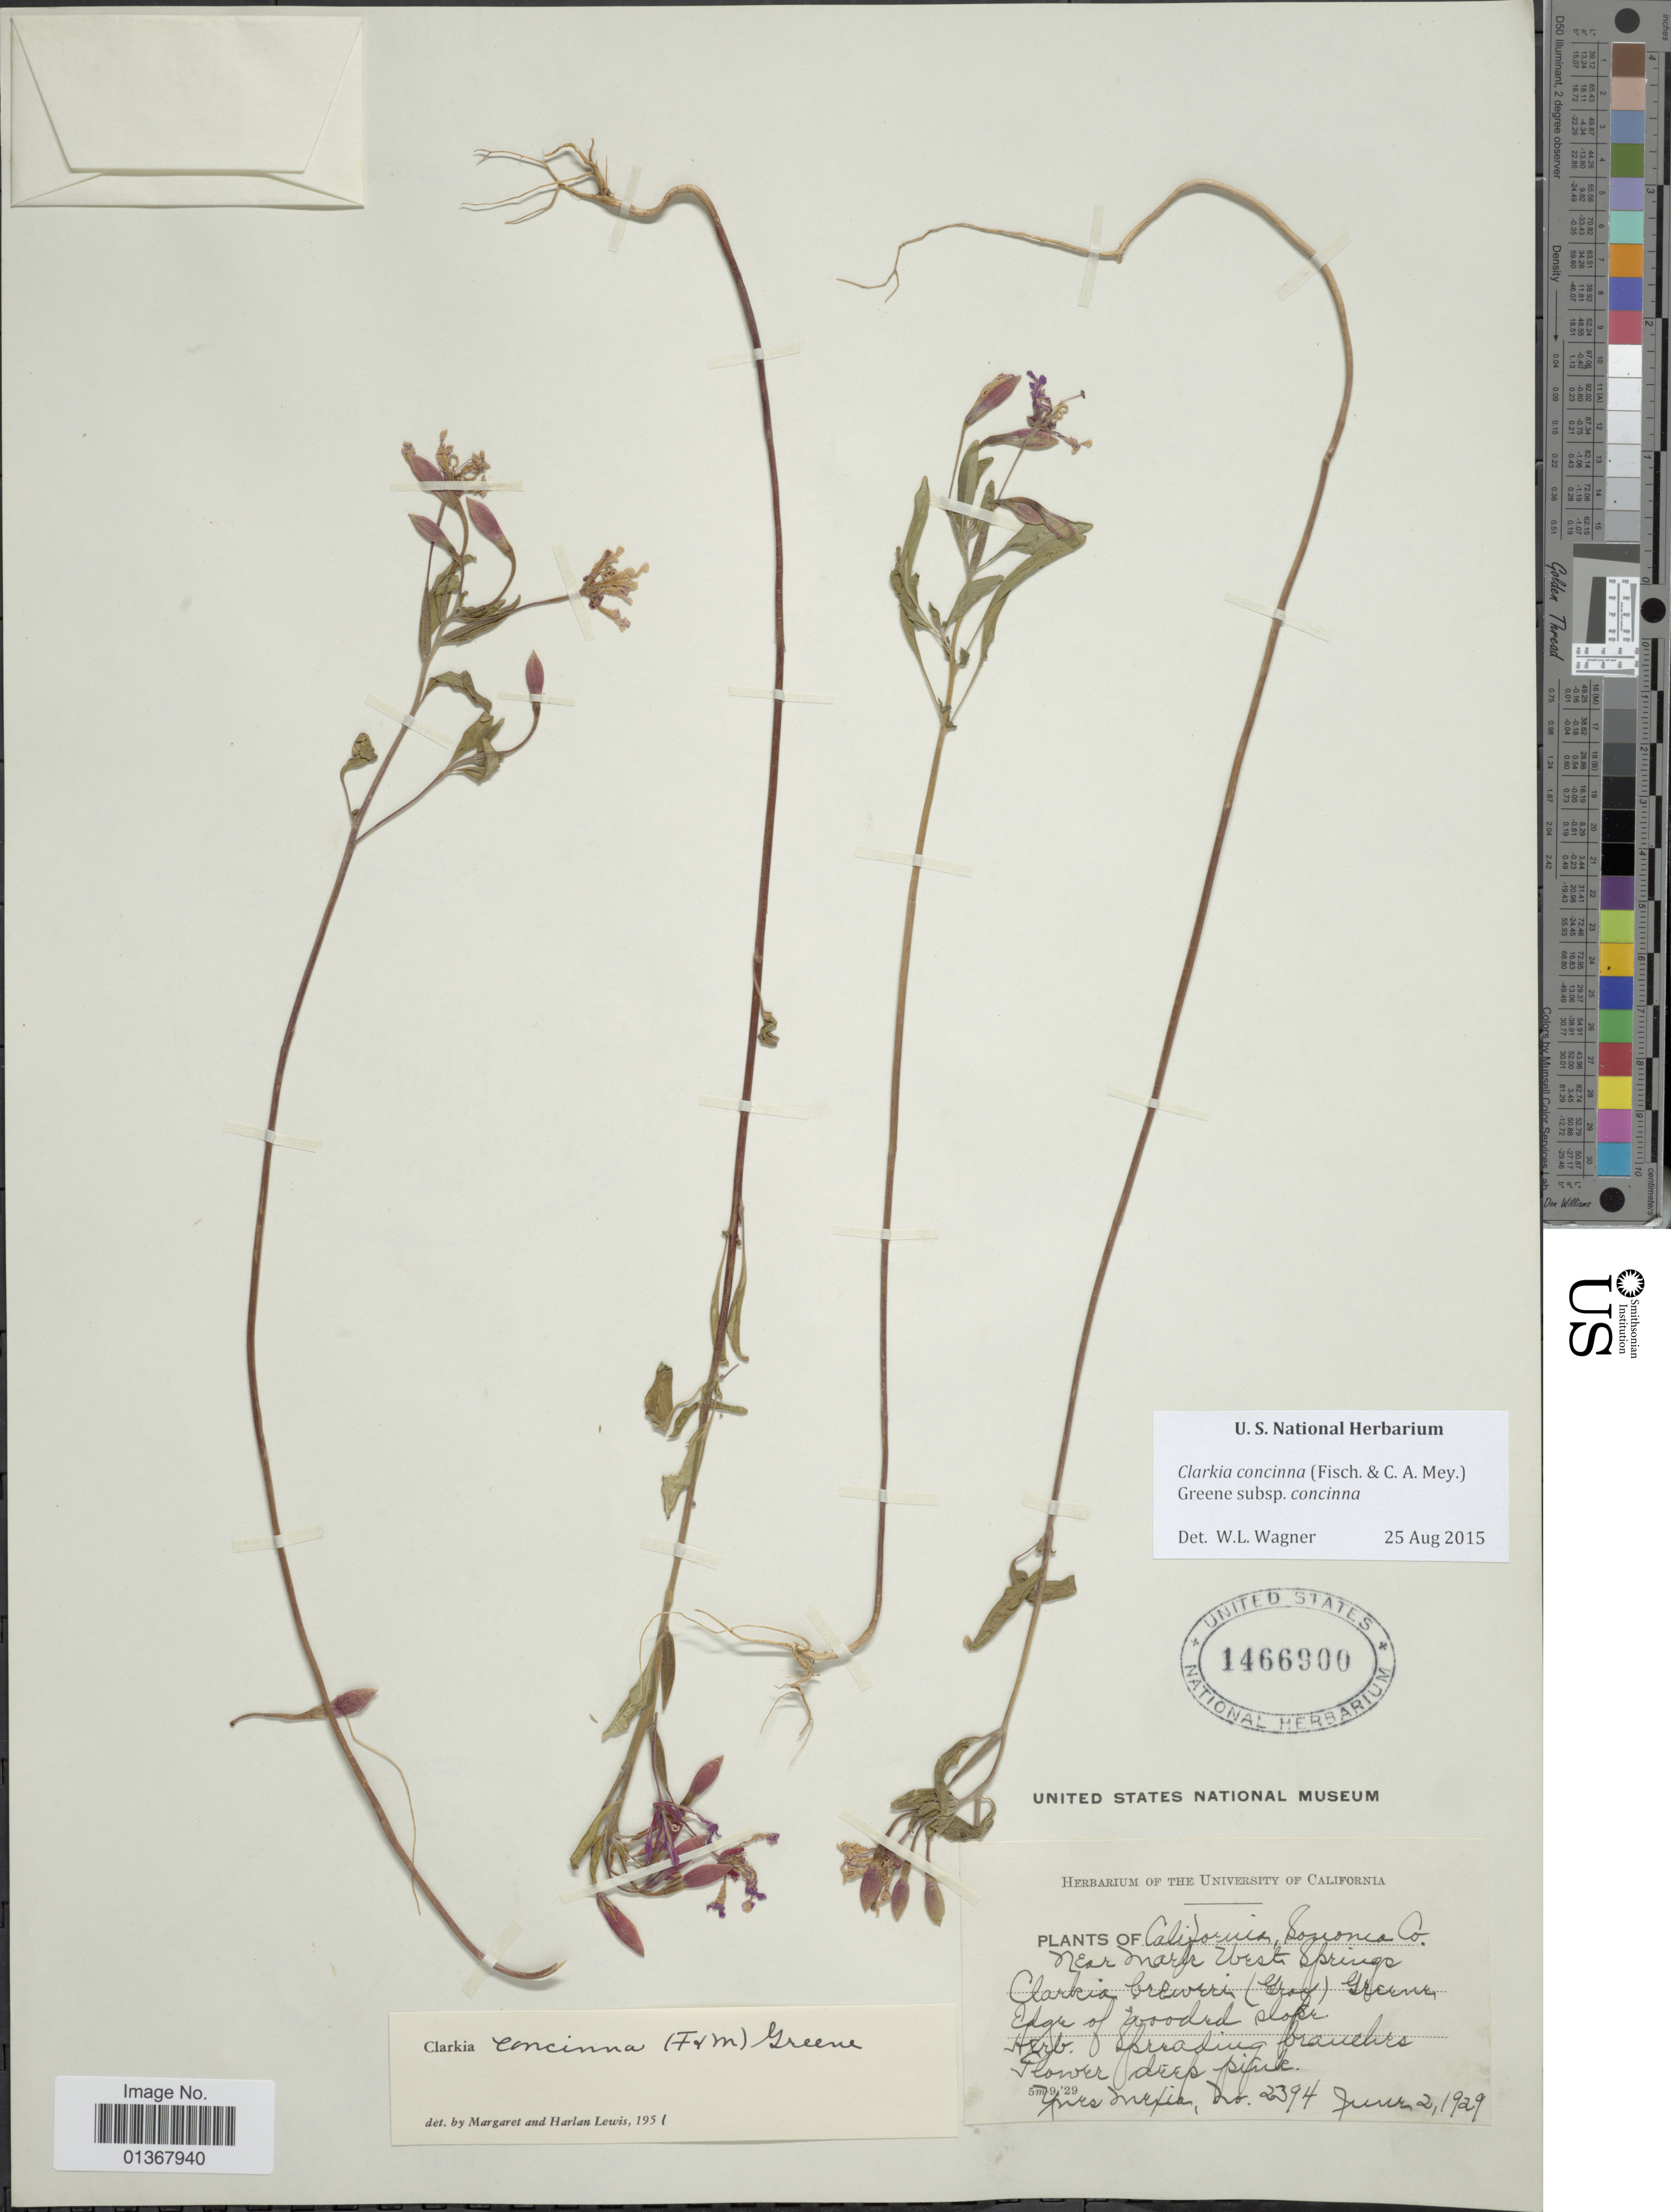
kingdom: Plantae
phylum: Tracheophyta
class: Magnoliopsida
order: Myrtales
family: Onagraceae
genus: Clarkia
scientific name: Clarkia concinna subsp. concinna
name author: (Fisch. & C.A. Mey.) Greene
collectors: Y. Mexia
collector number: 2394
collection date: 1929-06-02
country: United States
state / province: California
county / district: Sonoma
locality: Sonoma Co, near Mark West Springs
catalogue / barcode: US 1466900